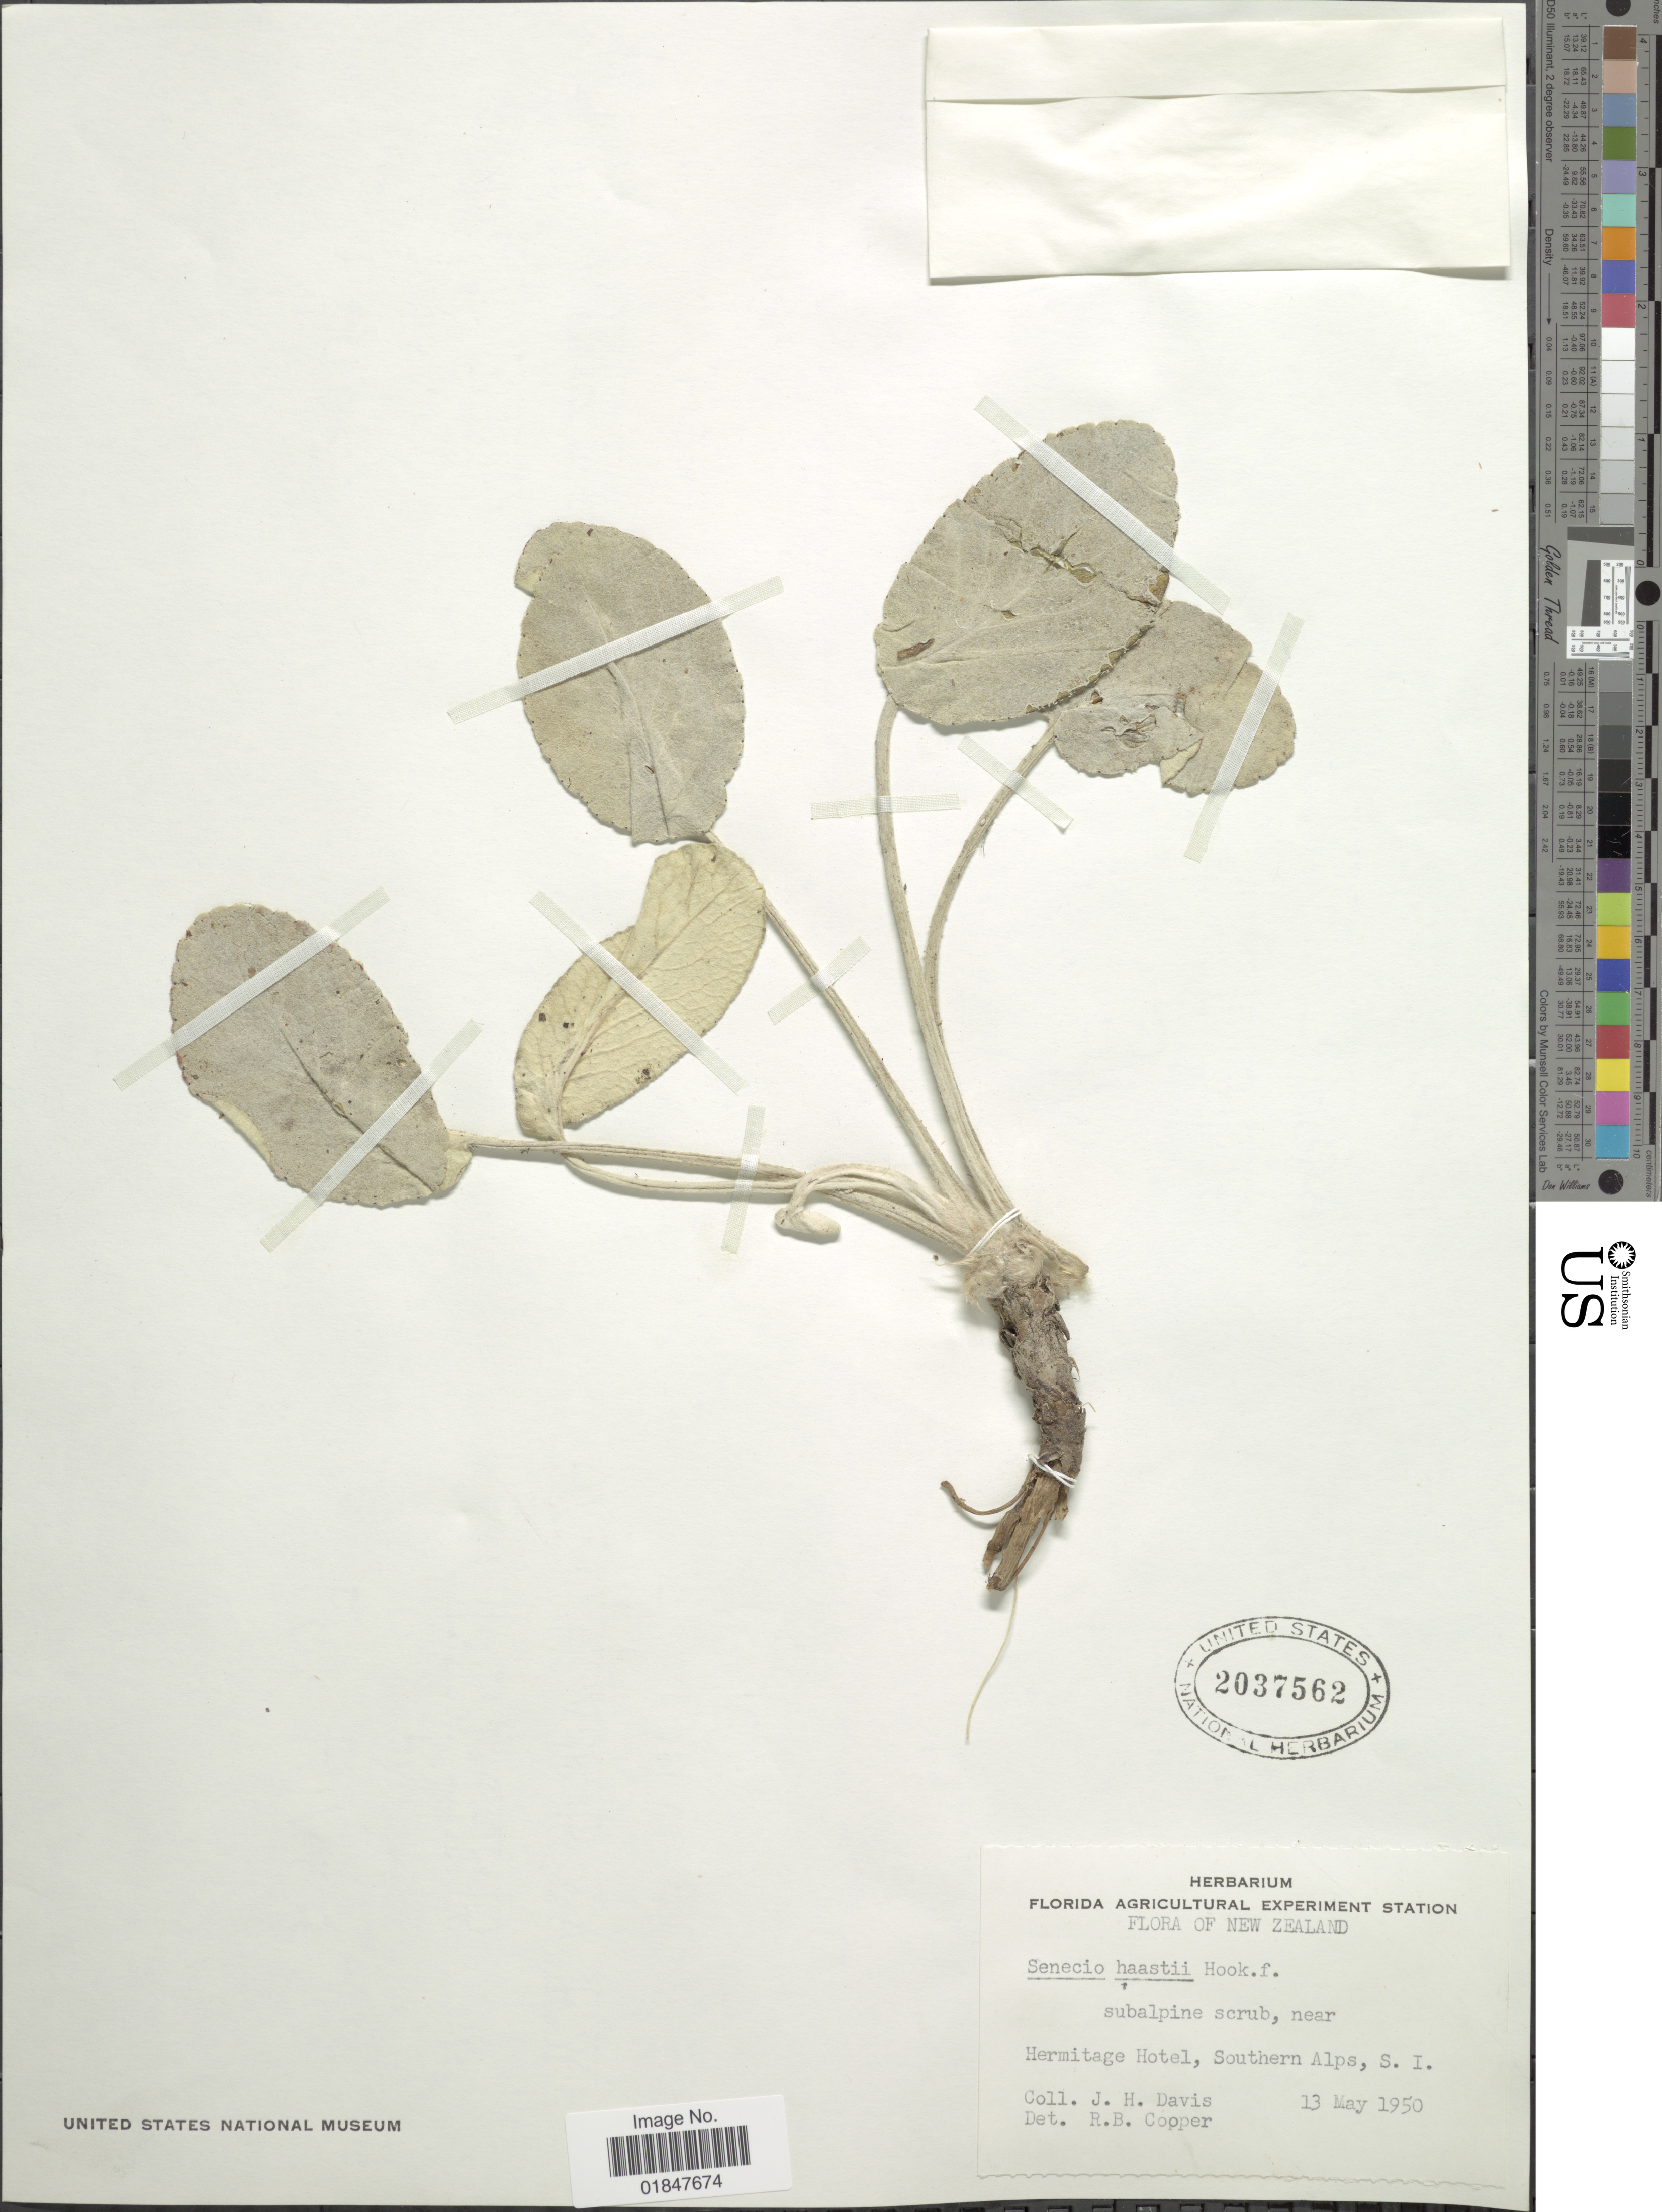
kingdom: Plantae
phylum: Tracheophyta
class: Magnoliopsida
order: Asterales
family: Asteraceae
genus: Brachyglottis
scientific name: Brachyglottis lagopus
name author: (Raoul) B. Nord.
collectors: J. Davis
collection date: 1950-05-13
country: New Zealand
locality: Hermitage Hotel, Southern Alps, S.I.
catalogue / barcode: US 2037562